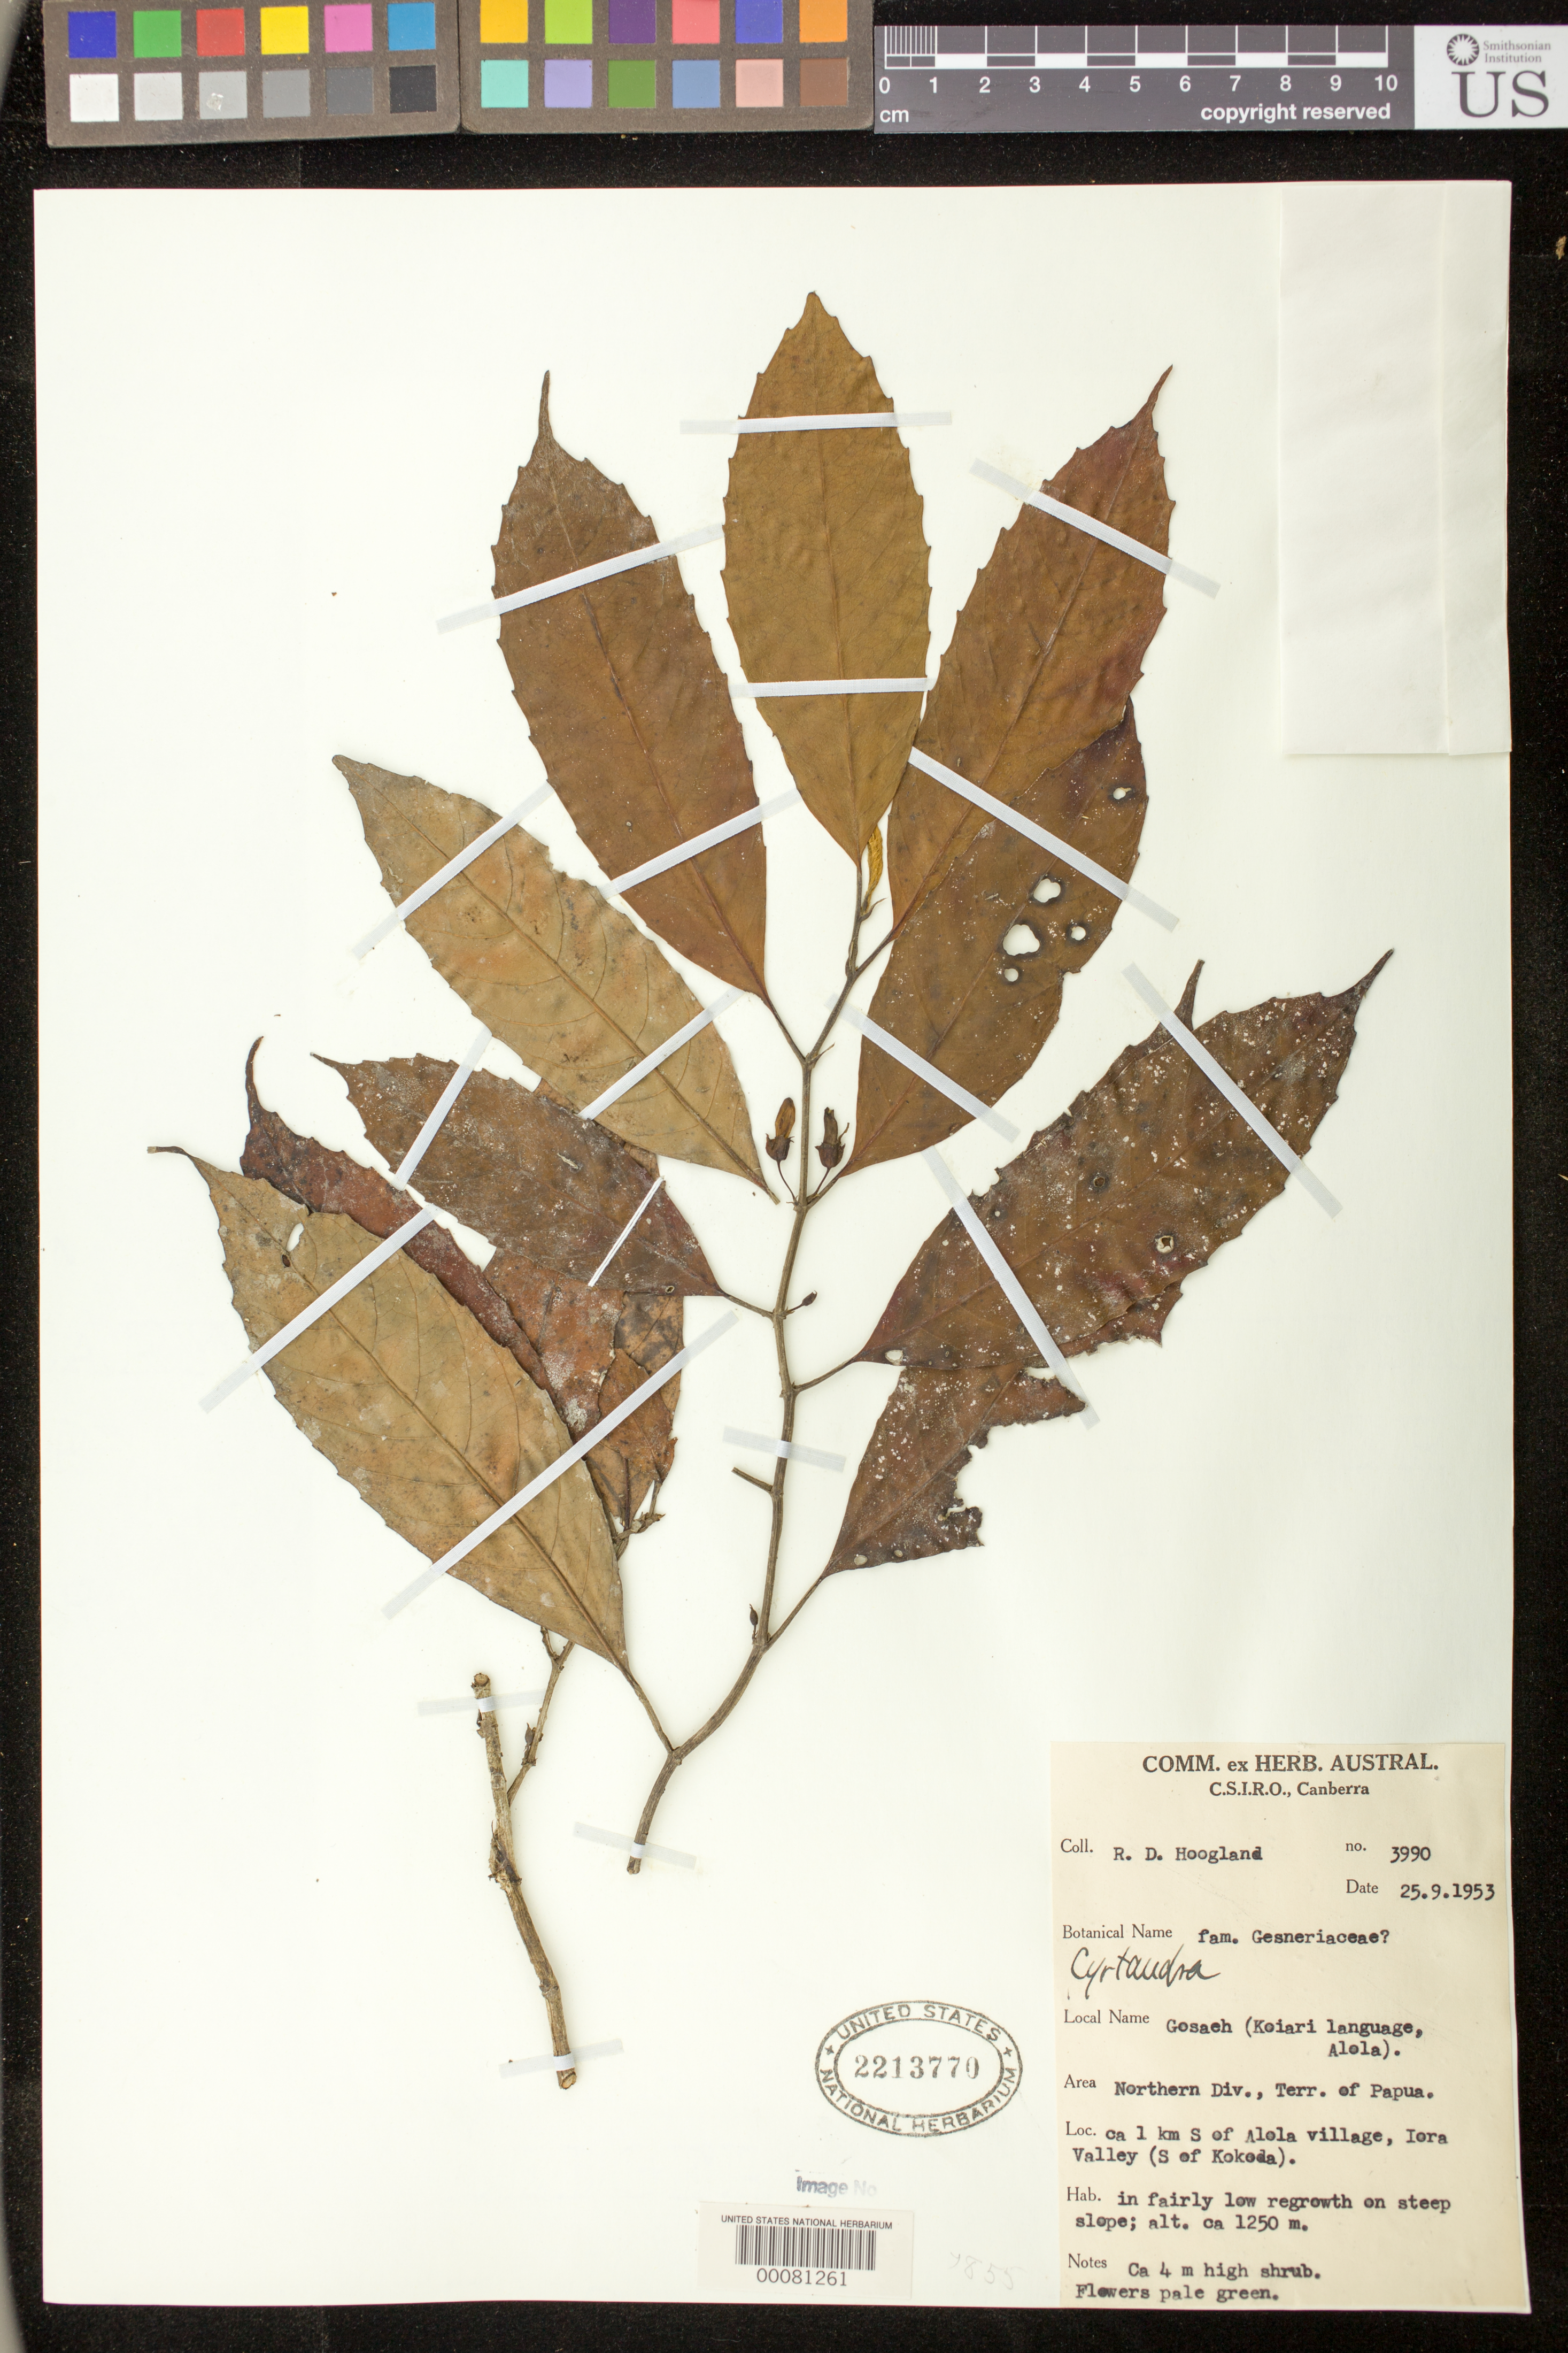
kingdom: Plantae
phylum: Tracheophyta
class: Magnoliopsida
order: Lamiales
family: Gesneriaceae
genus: Cyrtandra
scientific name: Cyrtandra sp.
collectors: R. D. Hoogland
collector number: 3990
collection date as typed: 25 Sep 1953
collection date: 1953-09-25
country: Papua New Guinea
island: New Guinea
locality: Northern division, about 1 km s of alola village, iora valley (s of kokoda)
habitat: In fairly low regrowth on steep slope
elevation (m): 1250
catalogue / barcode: US 2213770